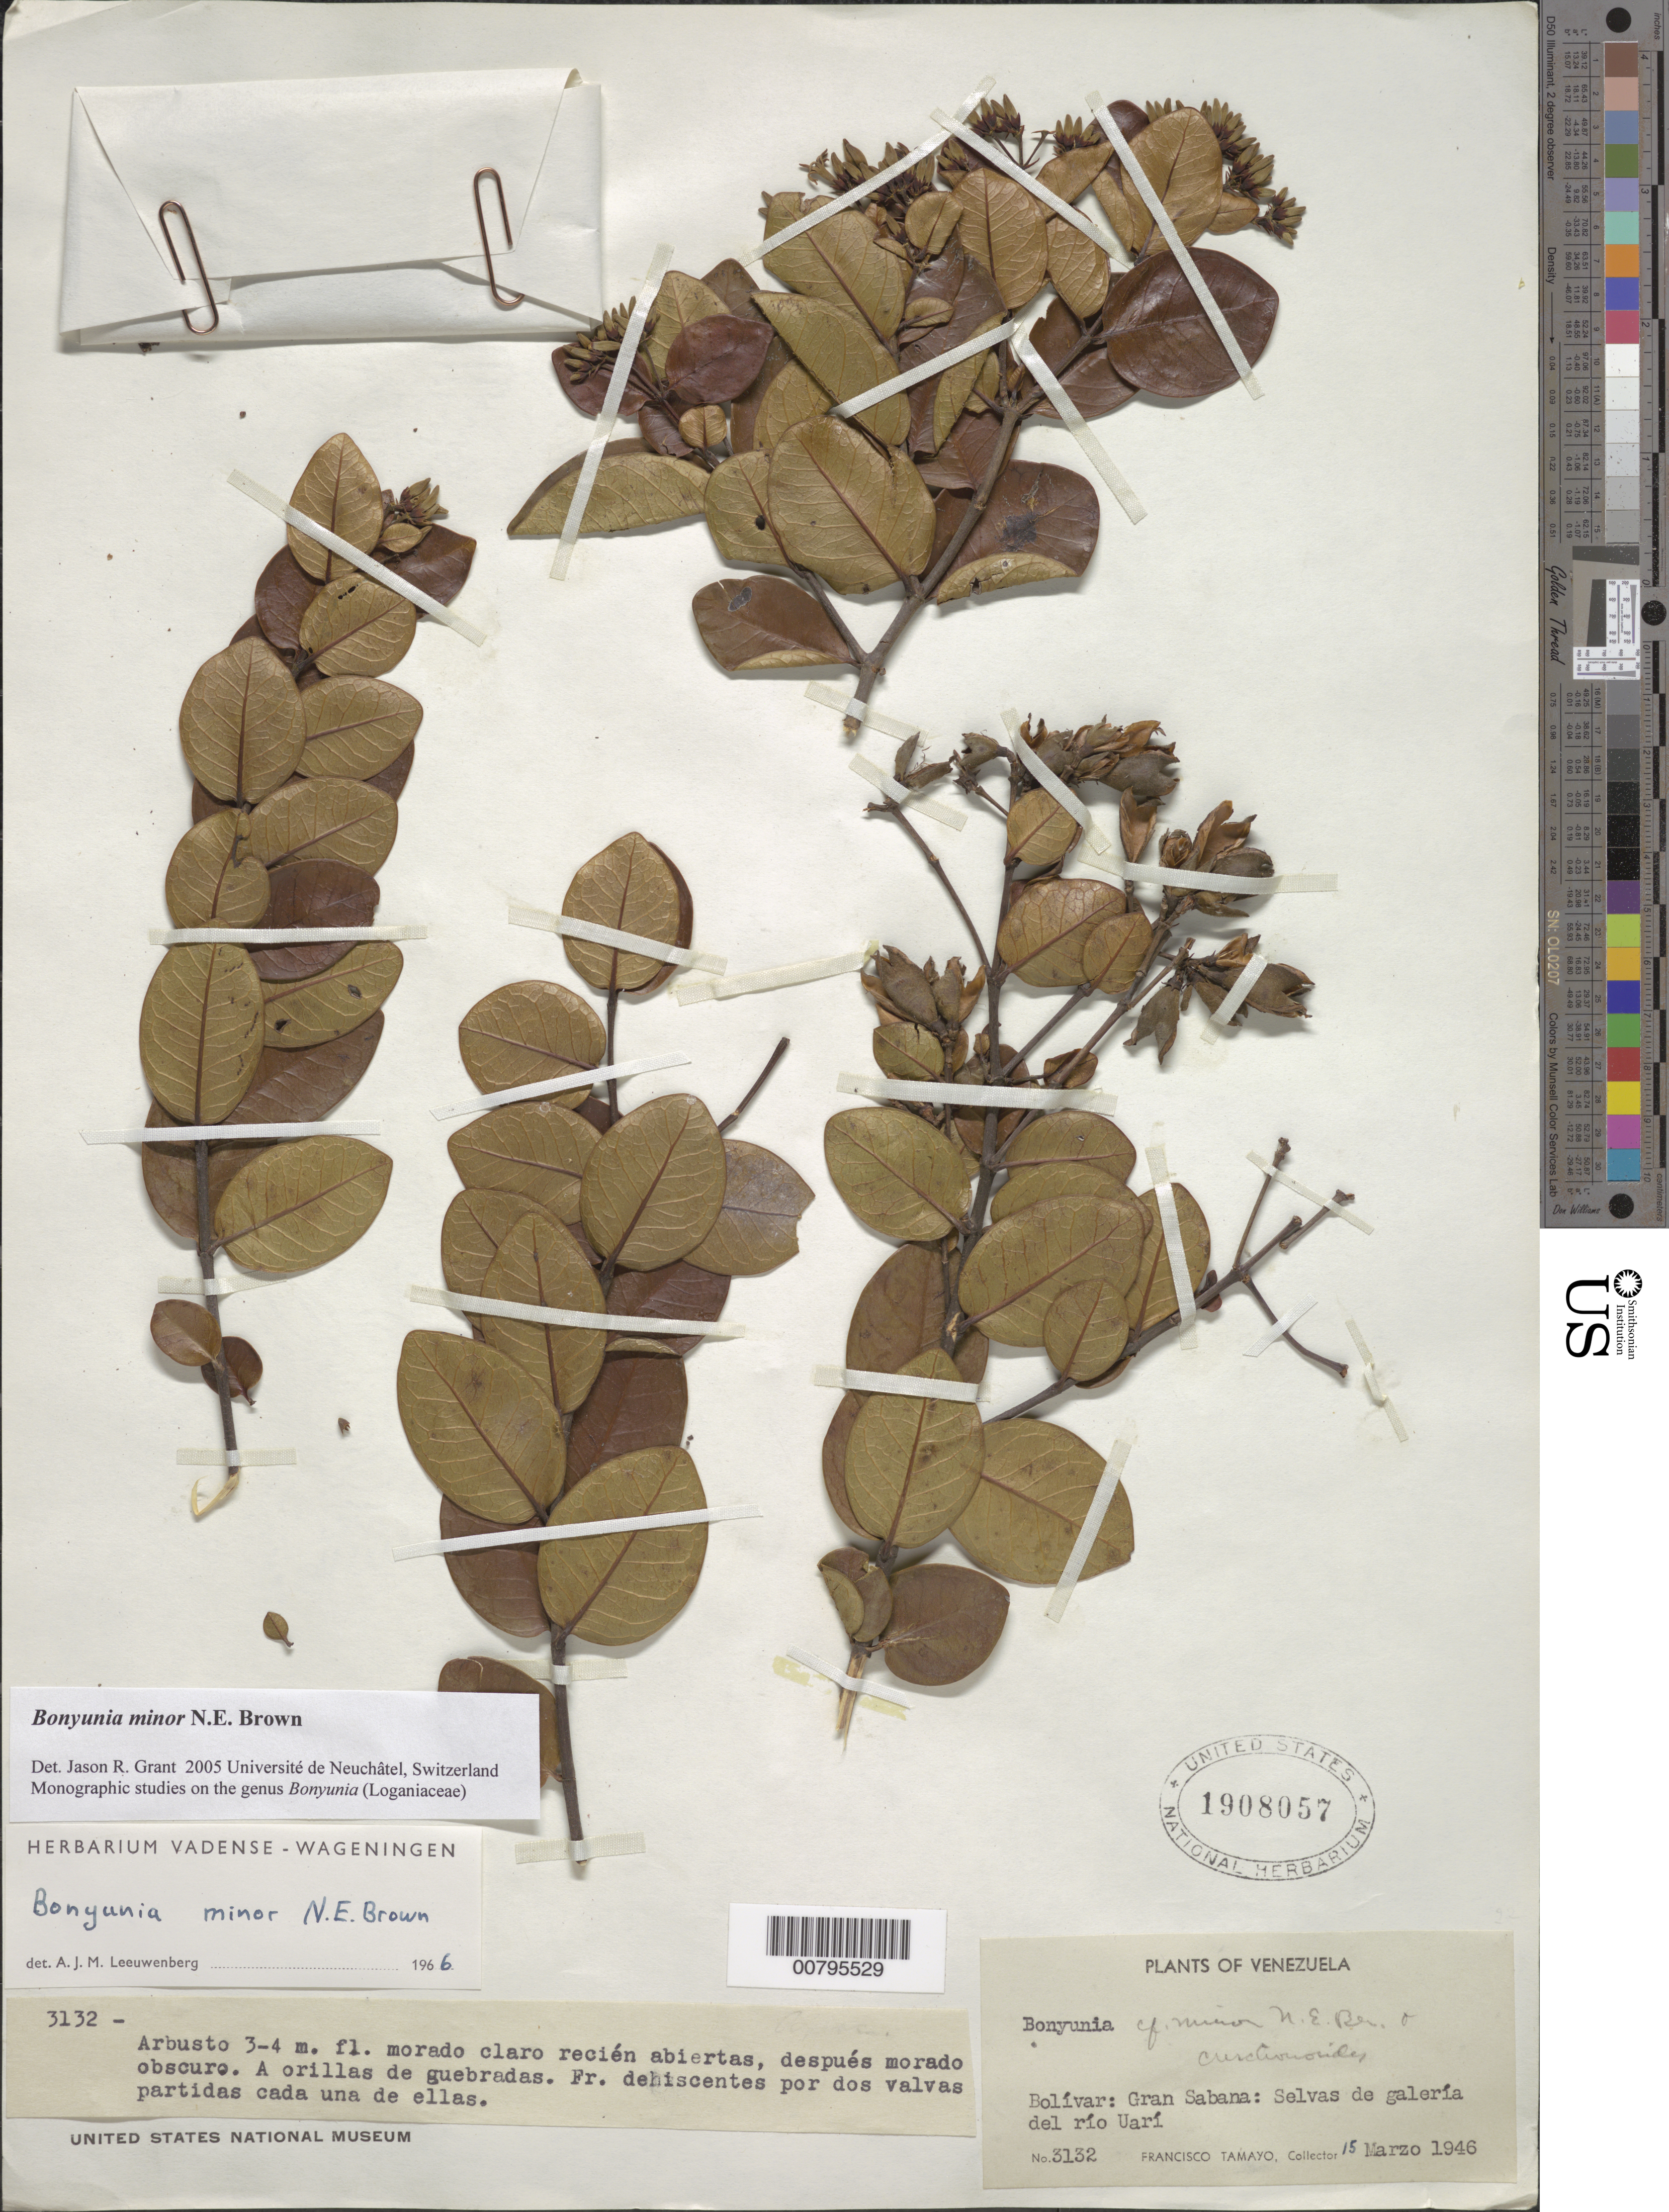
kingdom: Plantae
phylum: Tracheophyta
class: Magnoliopsida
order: Gentianales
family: Loganiaceae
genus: Bonyunia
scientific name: Bonyunia minor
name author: N.E. Br.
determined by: Leeuwenberg, A. J. M.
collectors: F. Tamayo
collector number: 3132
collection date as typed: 15-Mar-46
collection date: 1946-03-15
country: Venezuela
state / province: Bolívar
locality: Gran Sabana, Río Uarí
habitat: Gallery forest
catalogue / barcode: US 1908057